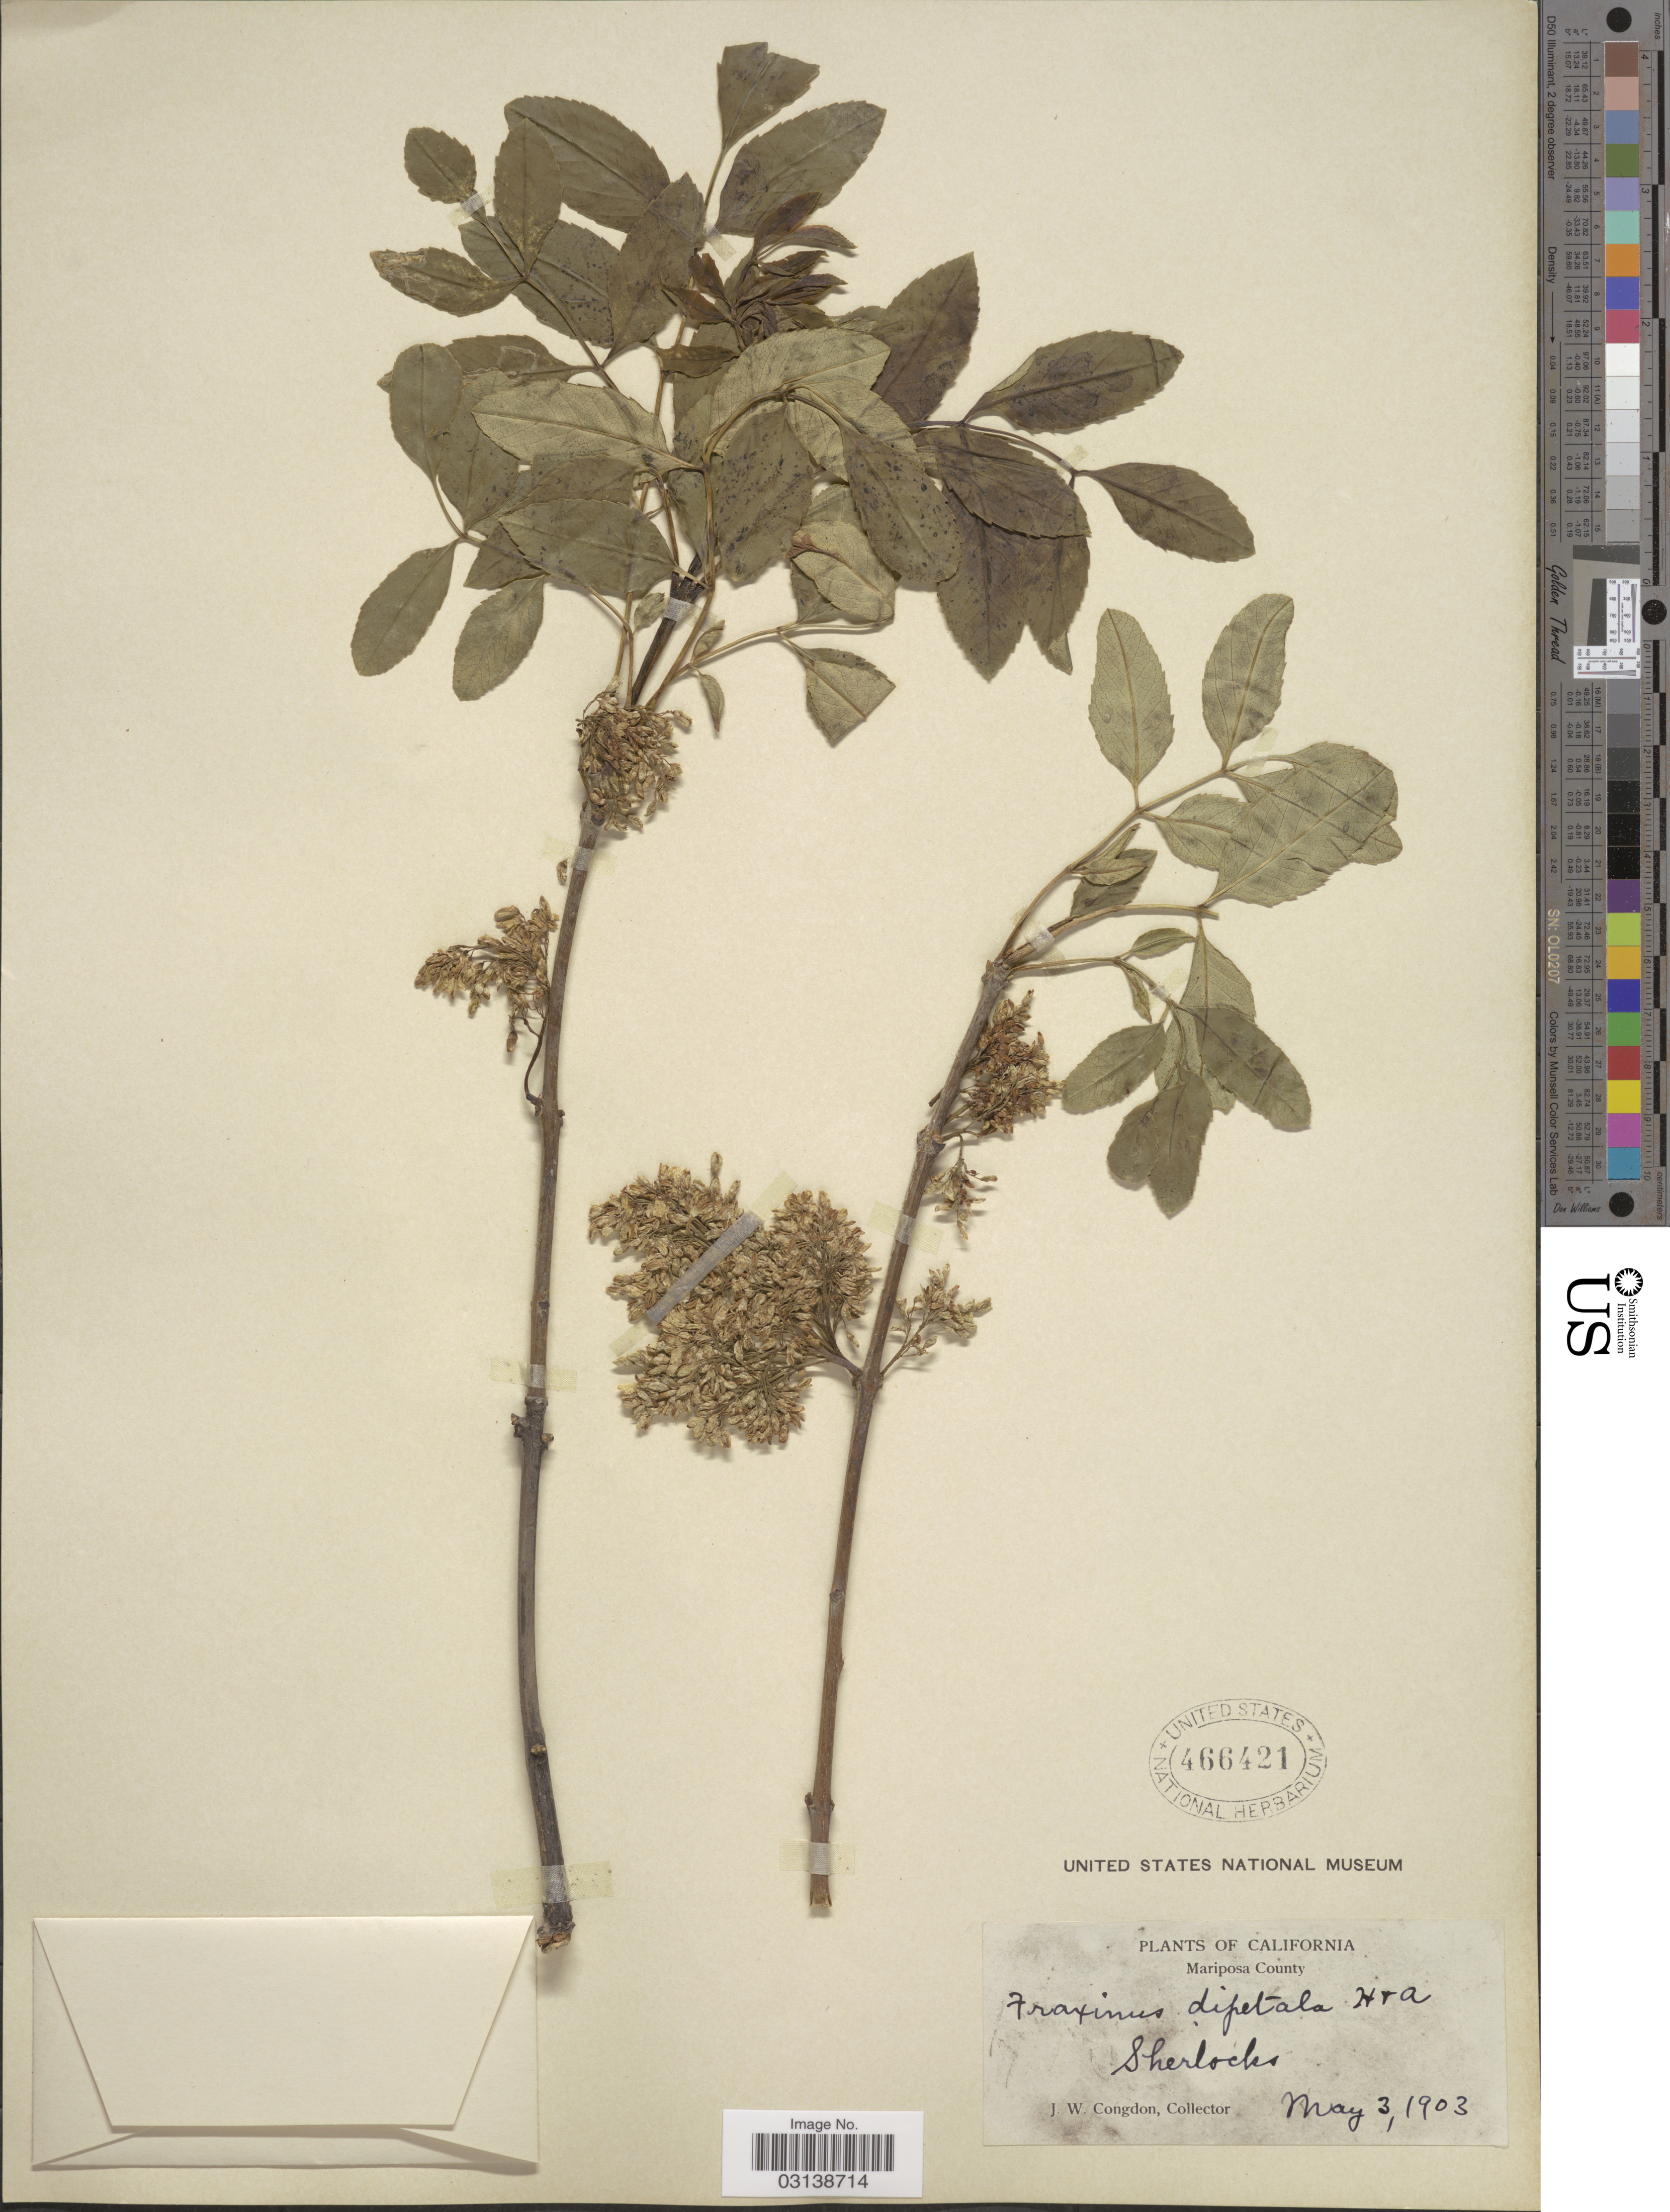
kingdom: Plantae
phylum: Tracheophyta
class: Magnoliopsida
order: Lamiales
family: Oleaceae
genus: Fraxinus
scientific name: Fraxinus dipetala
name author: Hook. & Arn.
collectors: J. W. Congdon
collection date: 1903-05-03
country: United States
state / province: California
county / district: Mariposa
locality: Mariposa County. Sherlocks.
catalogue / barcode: US 466421